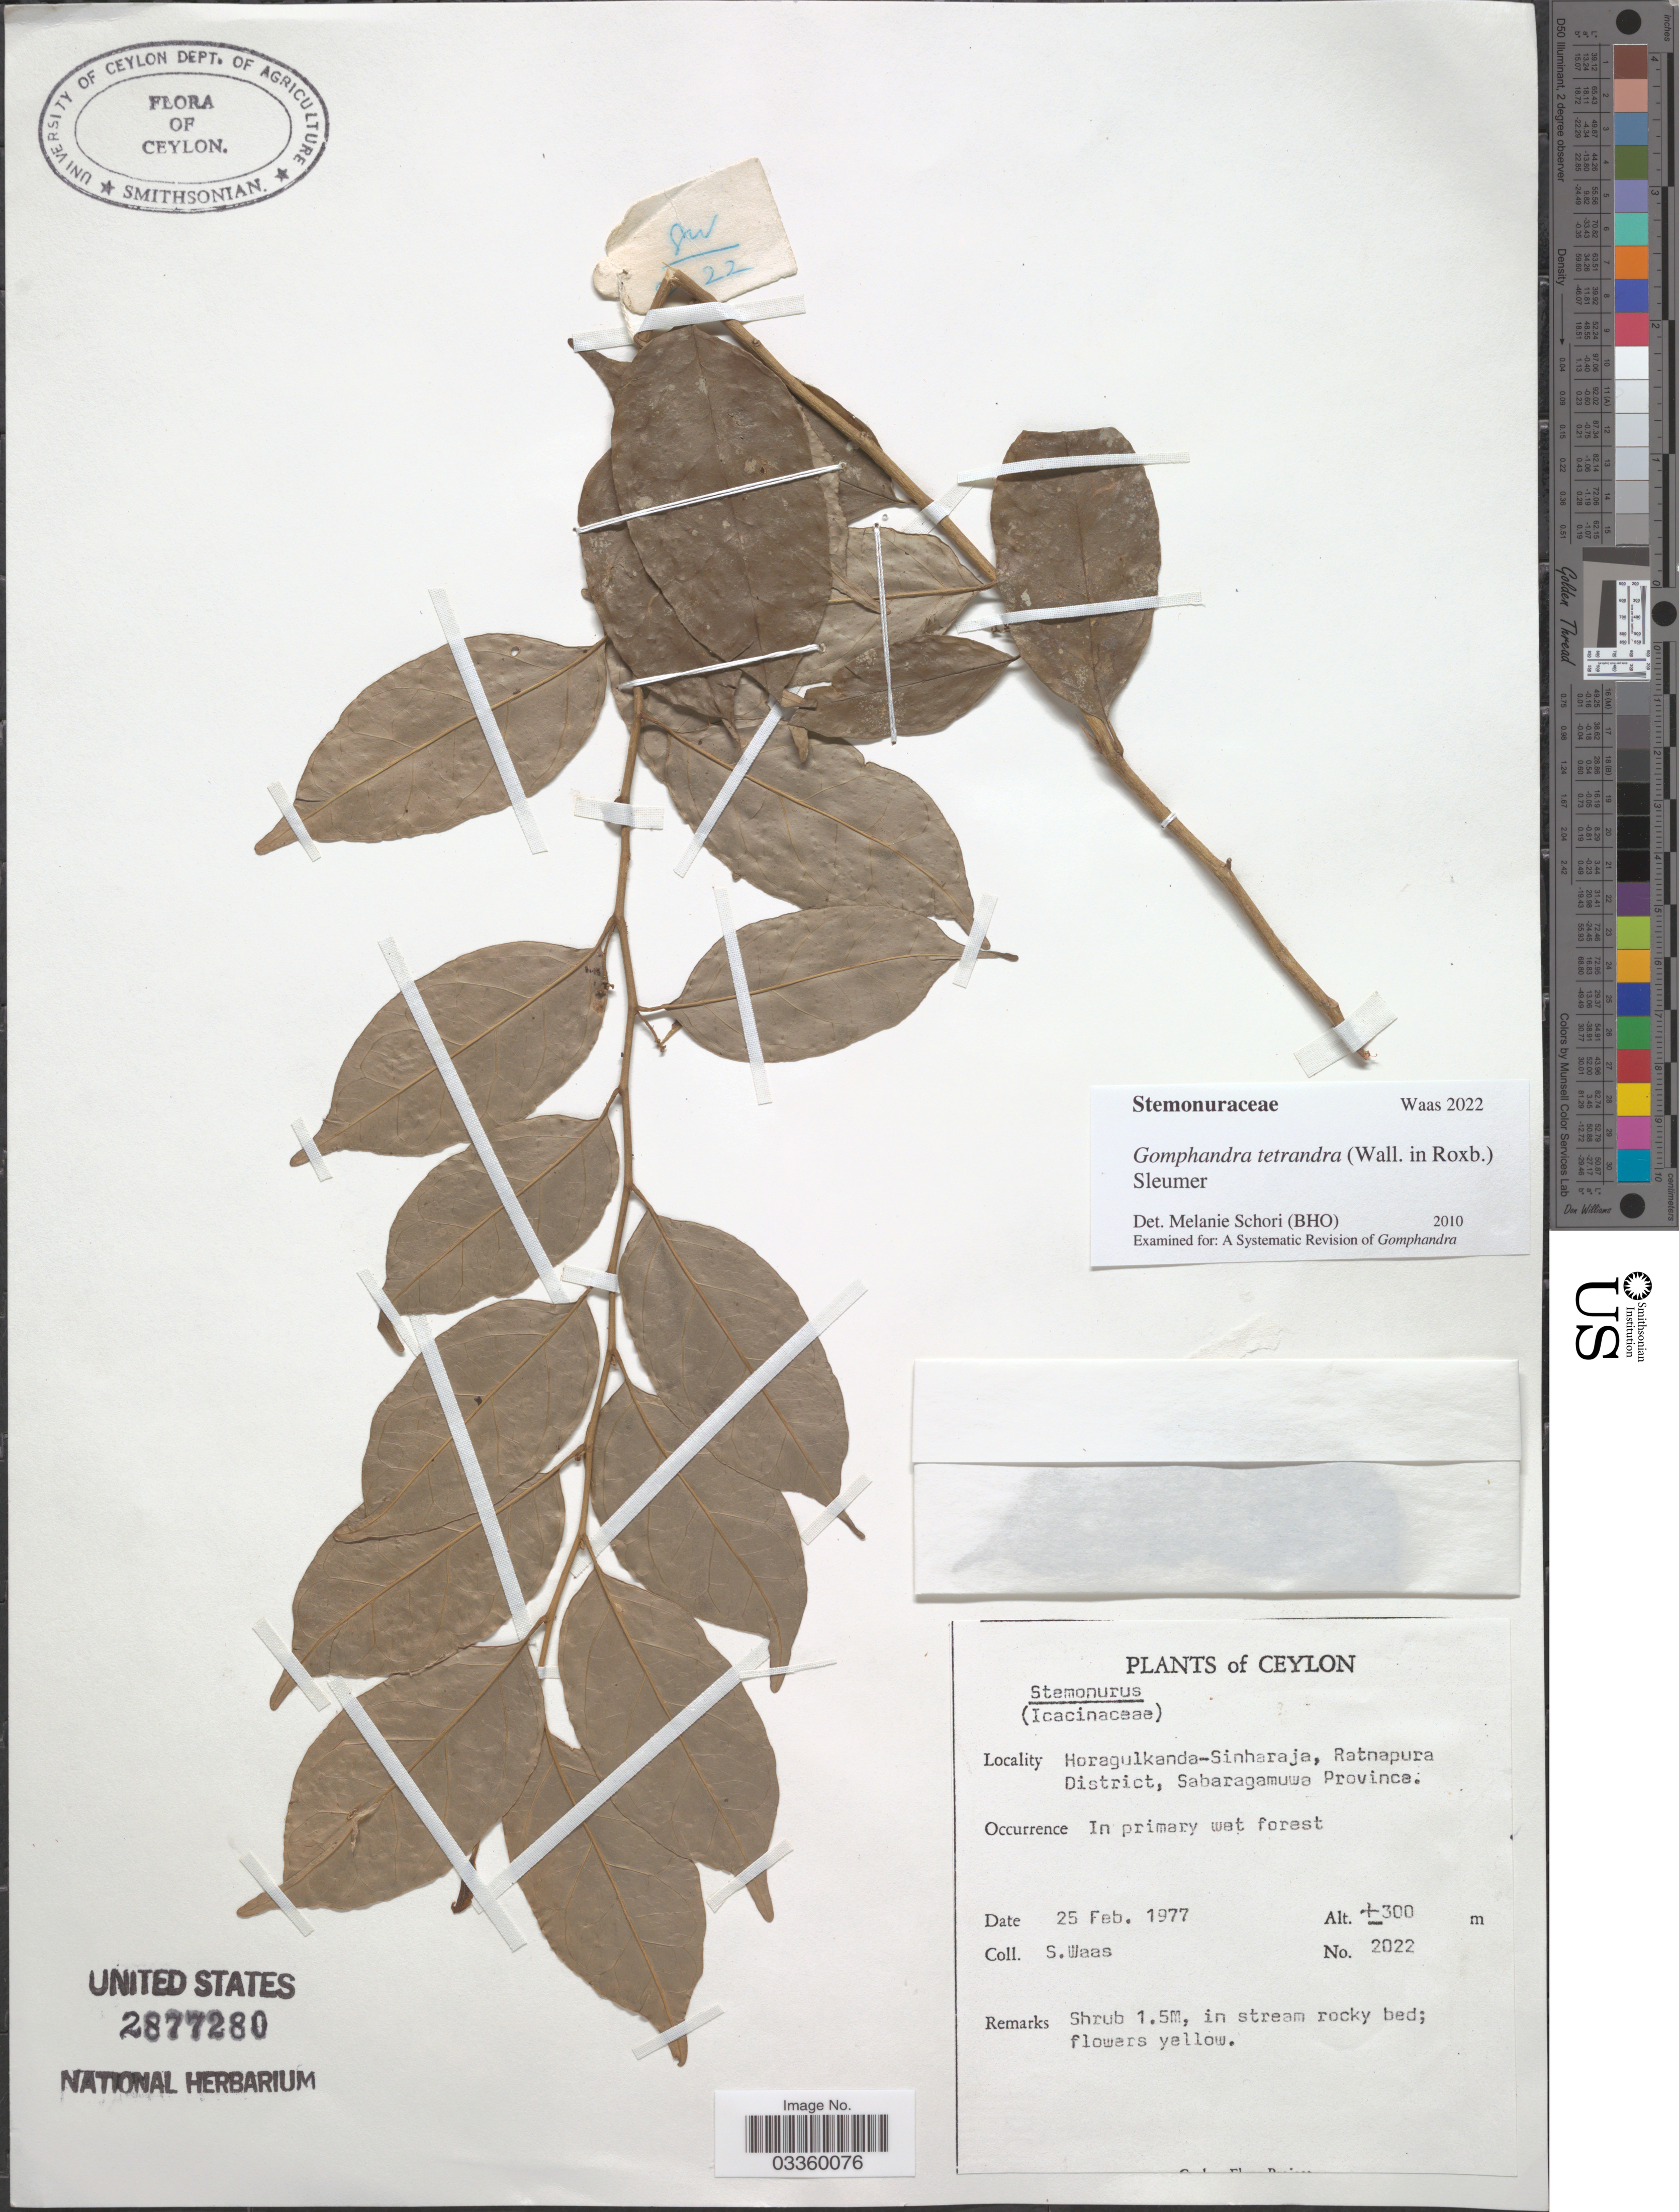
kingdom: Plantae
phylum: Tracheophyta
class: Magnoliopsida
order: Cardiopteridales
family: Stemonuraceae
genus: Gomphandra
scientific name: Gomphandra tetrandra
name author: (Wall.) Sleumer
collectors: S. Waas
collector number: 2022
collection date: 1977-02-25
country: Sri Lanka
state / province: Sabaragamuwa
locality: Ceylon. Horagulkanda-Sinharaja, Ratnapura District.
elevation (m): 300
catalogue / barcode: US 2877280